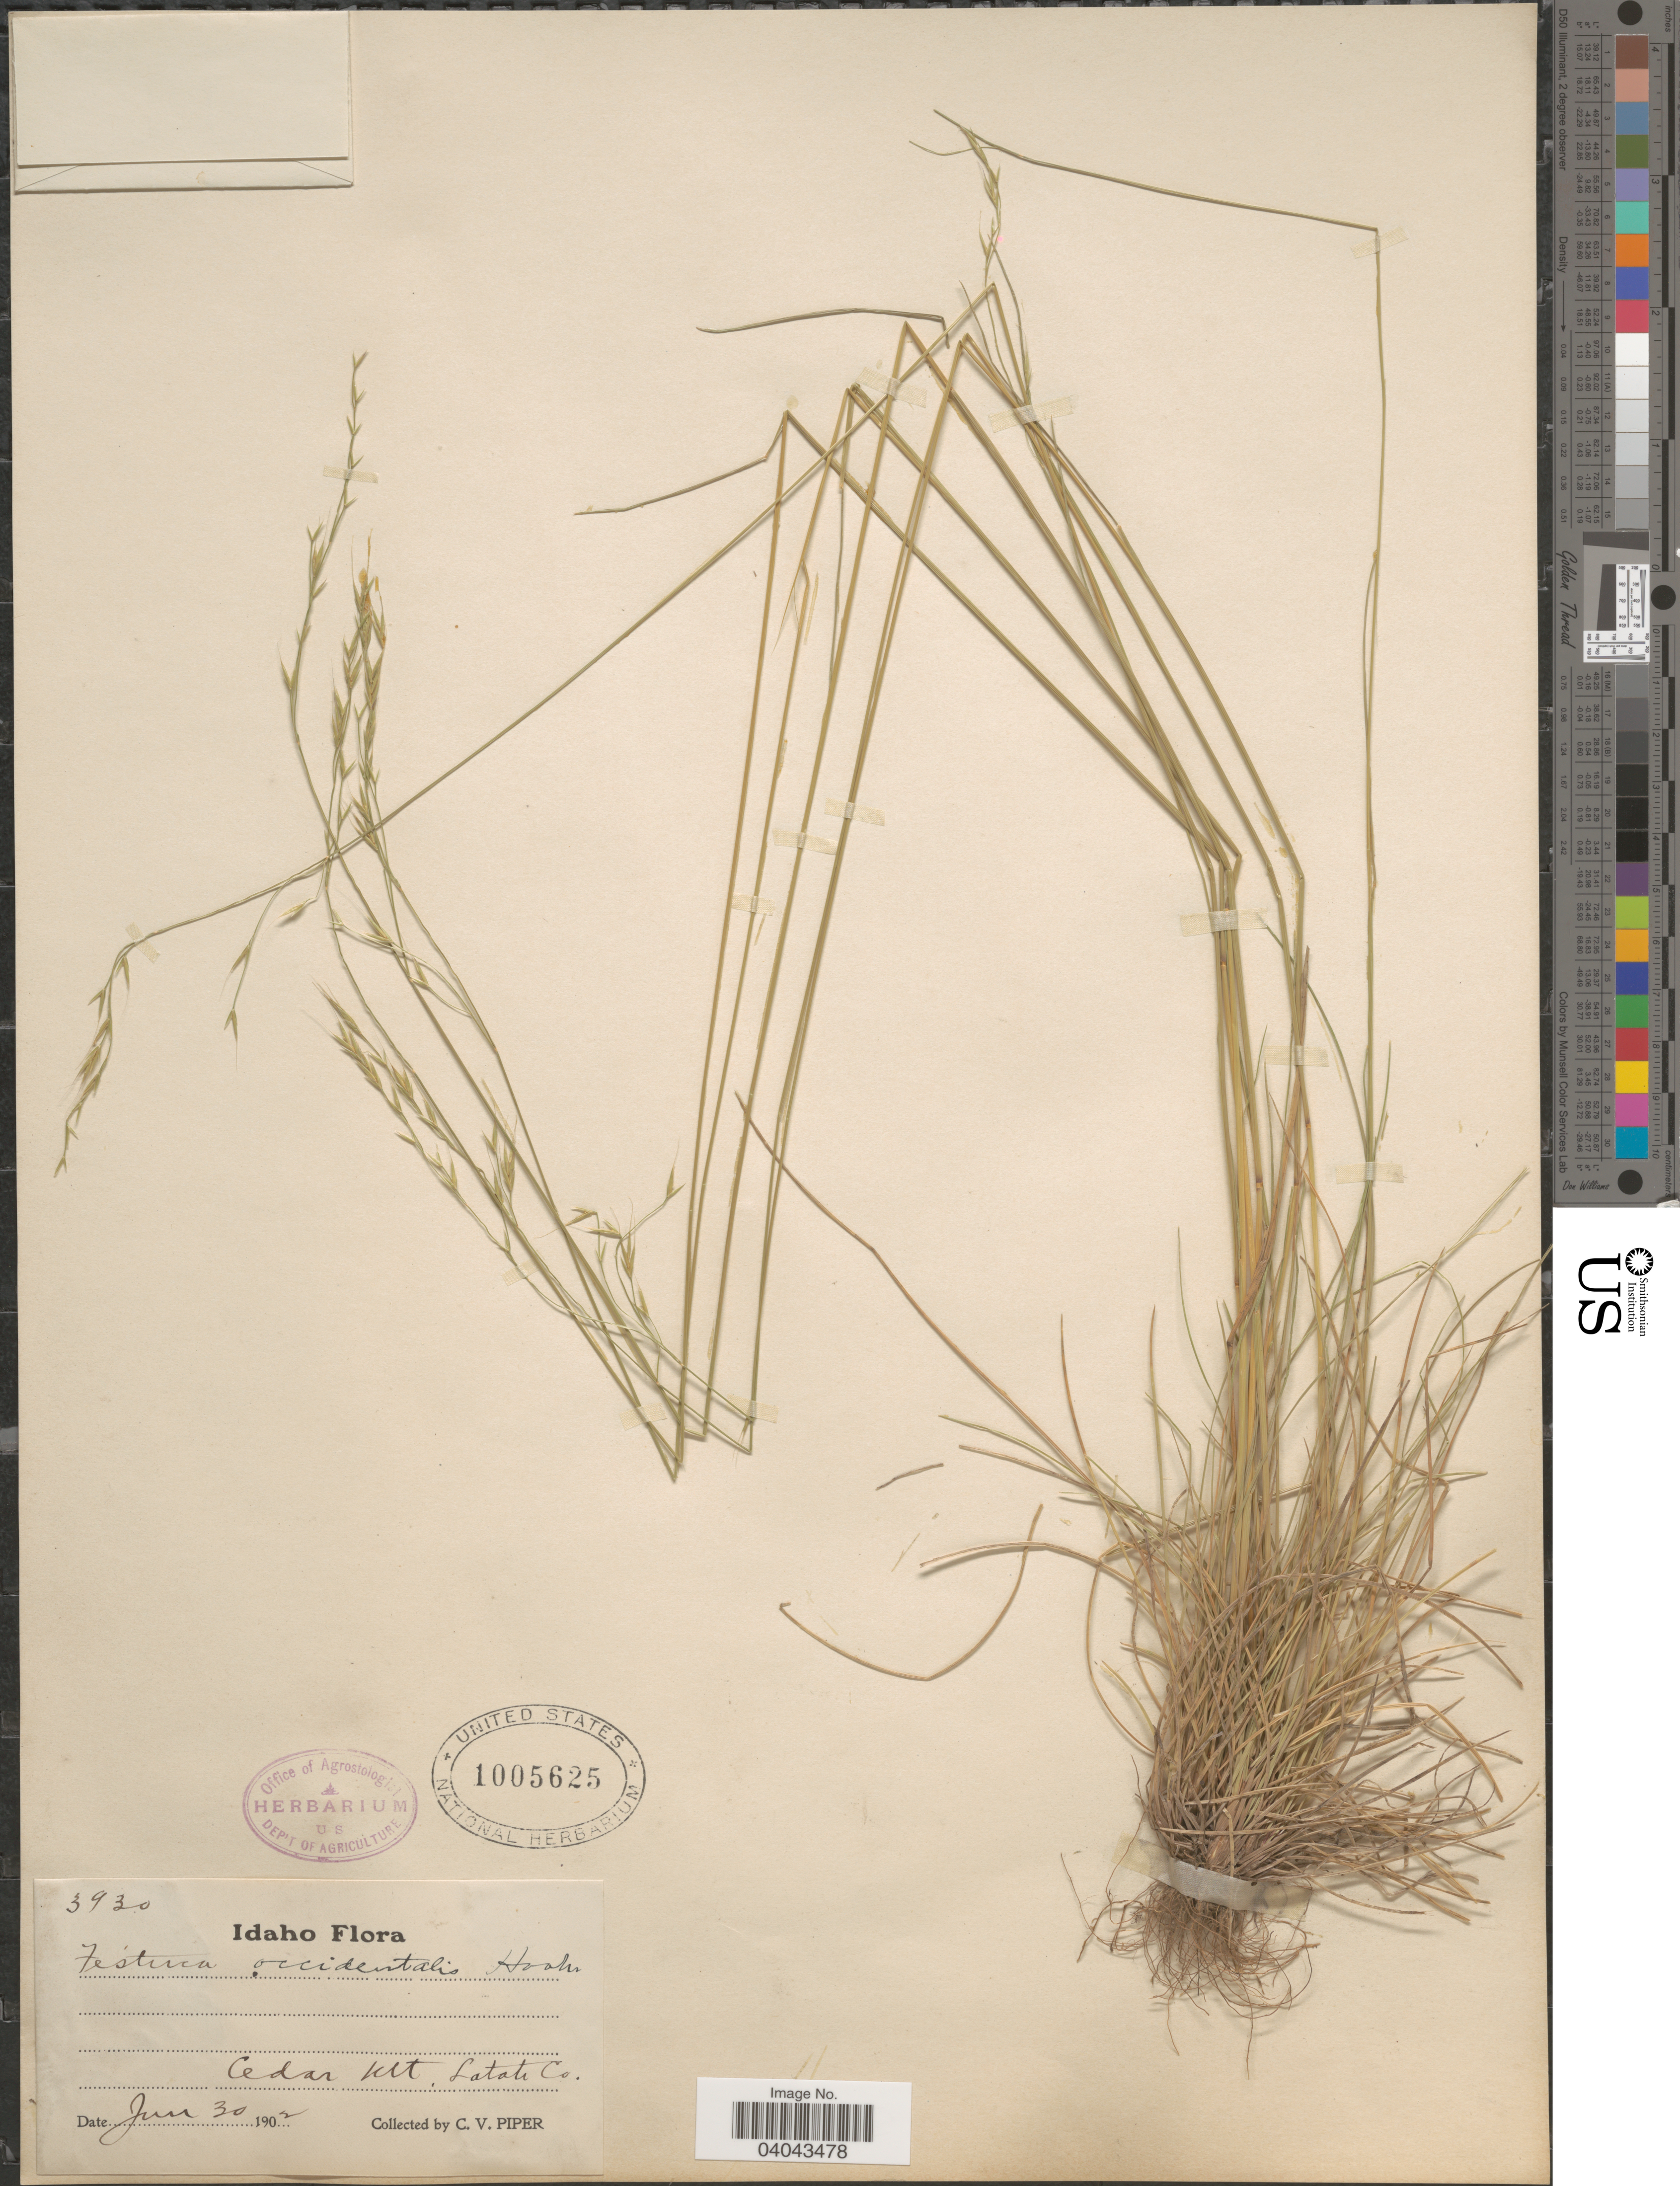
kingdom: Plantae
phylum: Tracheophyta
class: Liliopsida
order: Poales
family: Poaceae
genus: Festuca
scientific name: Festuca occidentalis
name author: Hook.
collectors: C. V. Piper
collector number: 3930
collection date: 1902-06-30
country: United States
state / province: Idaho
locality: Cedar Mt., Latah Co.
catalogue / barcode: US 1005625